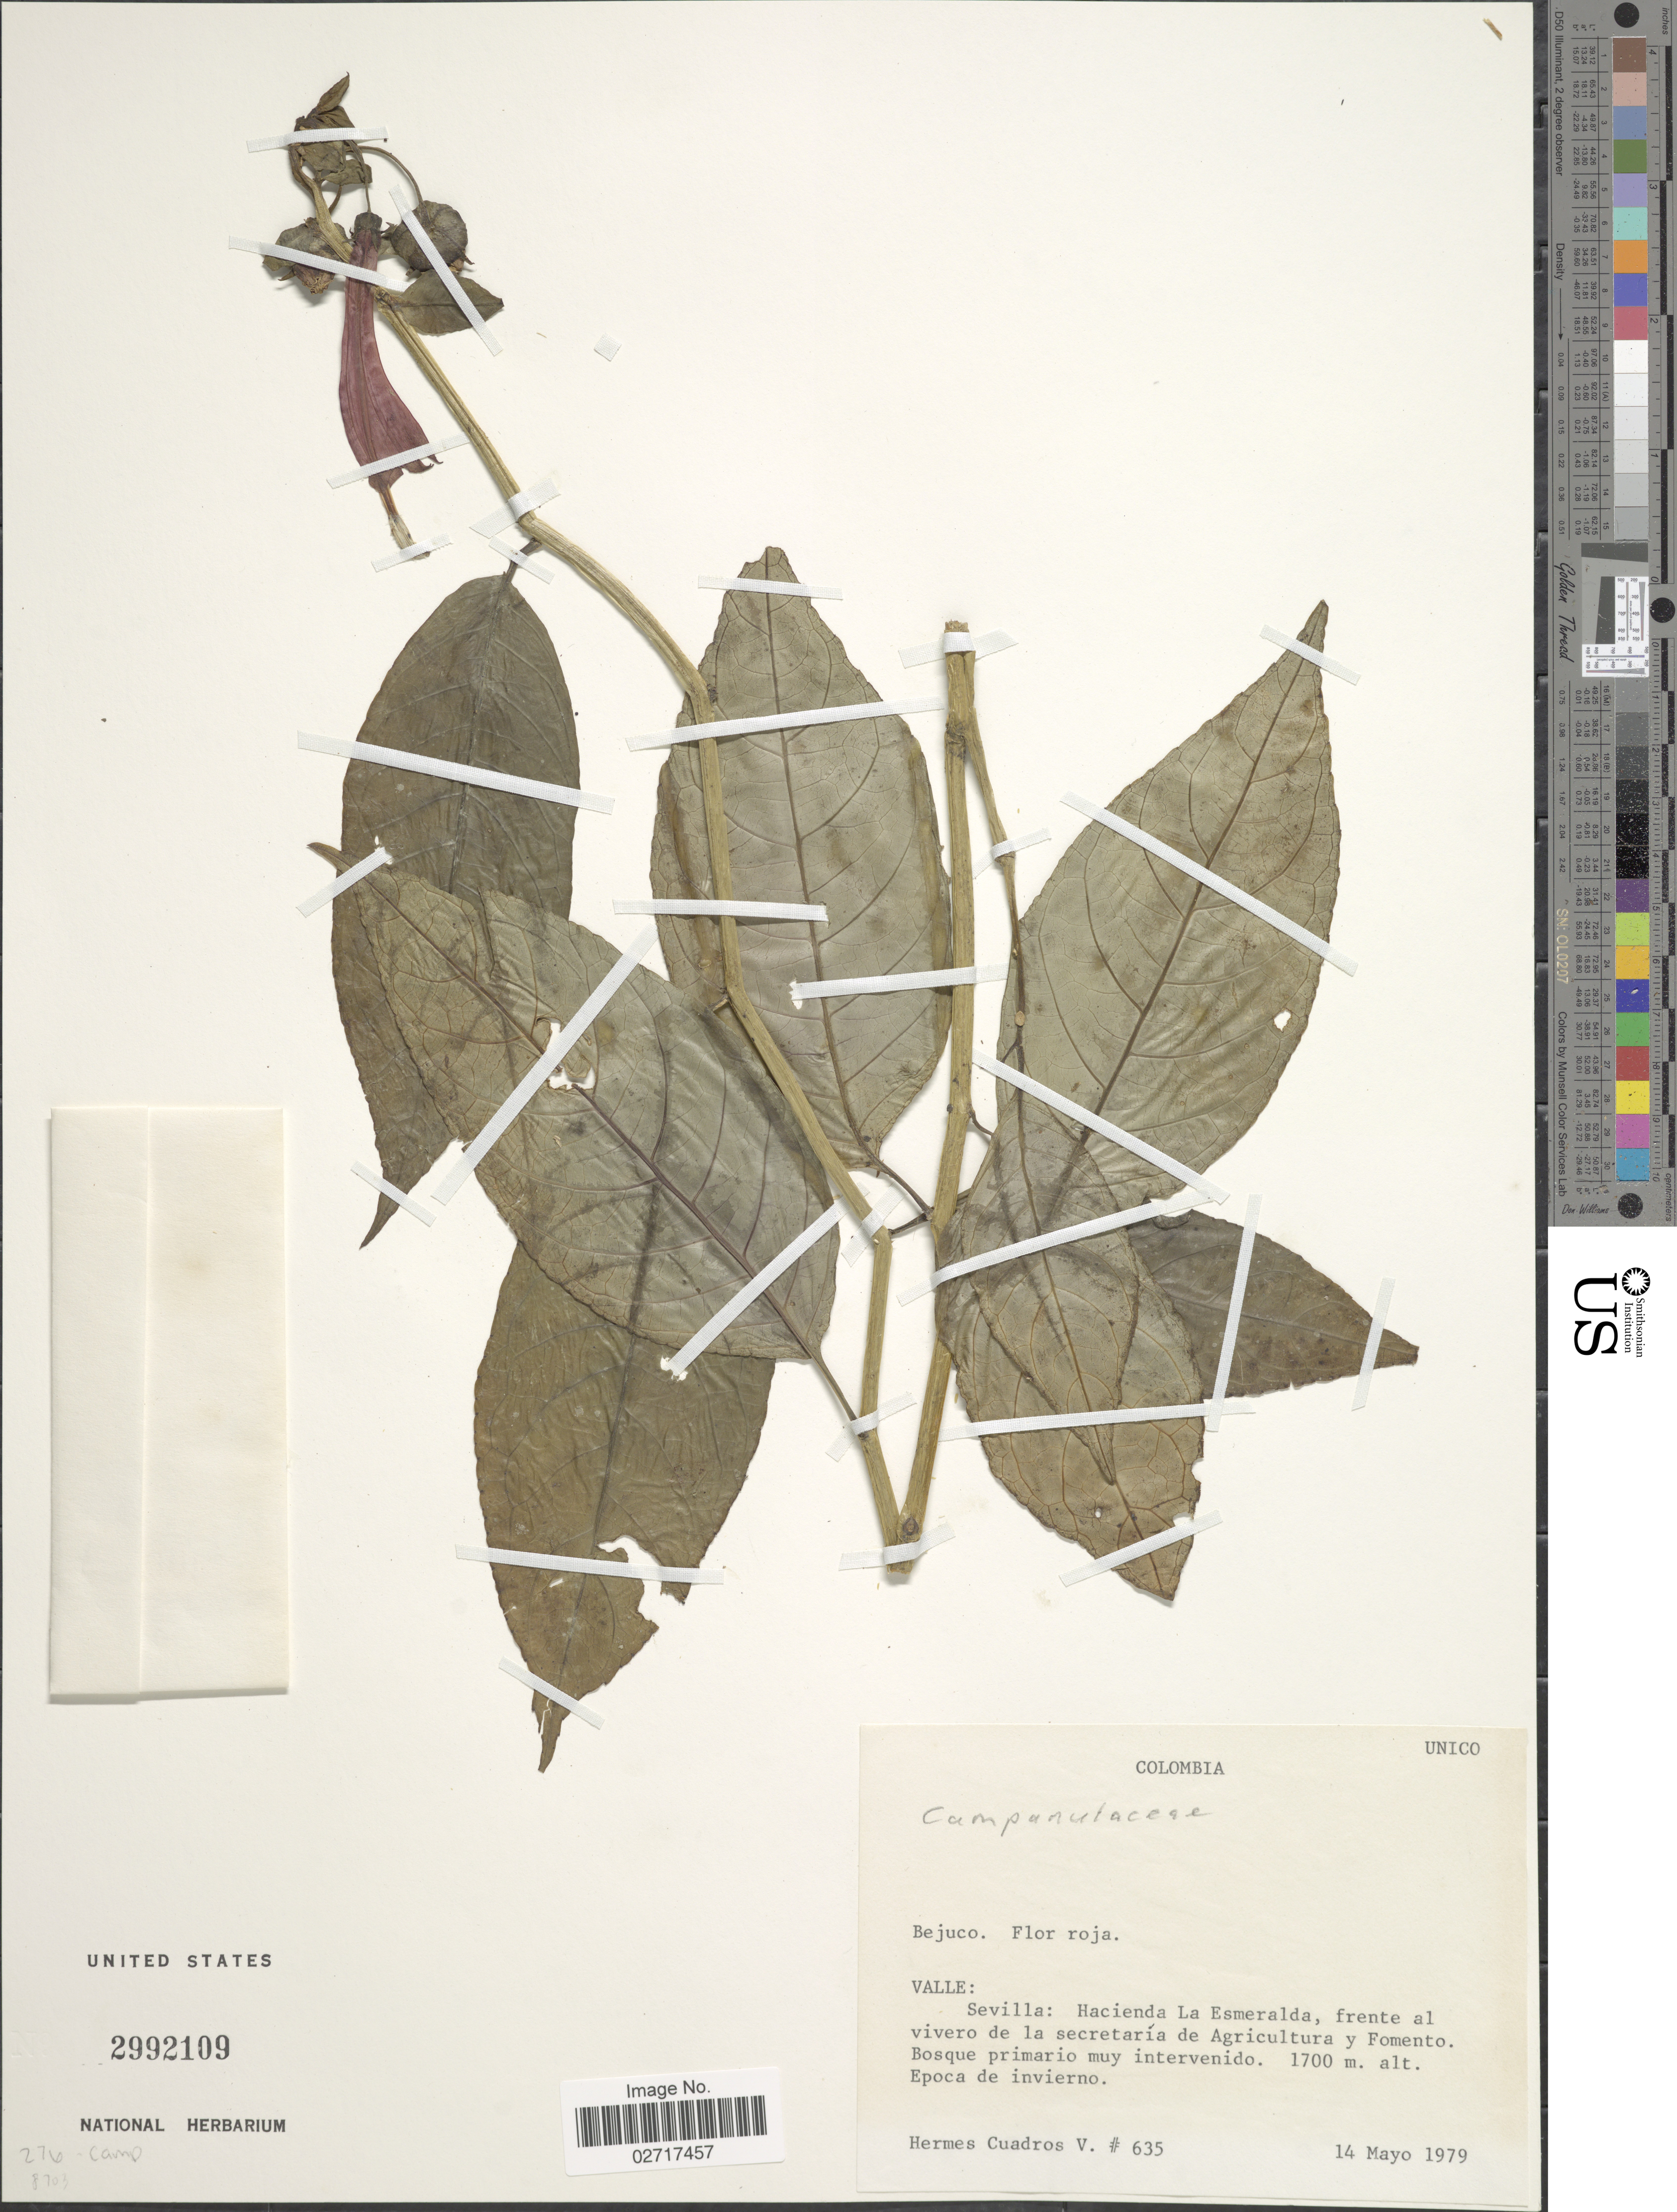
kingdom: Plantae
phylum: Tracheophyta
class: Magnoliopsida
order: Asterales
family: Campanulaceae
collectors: H. Cuadros V.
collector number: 635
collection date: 1979-05-14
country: Colombia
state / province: Valle del Cauca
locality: Valle: Sevilla: Hacienda La Esmeralda, frente al vivero de la secretaria de Agricultura y Fomento.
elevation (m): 1700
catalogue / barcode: US 2992109